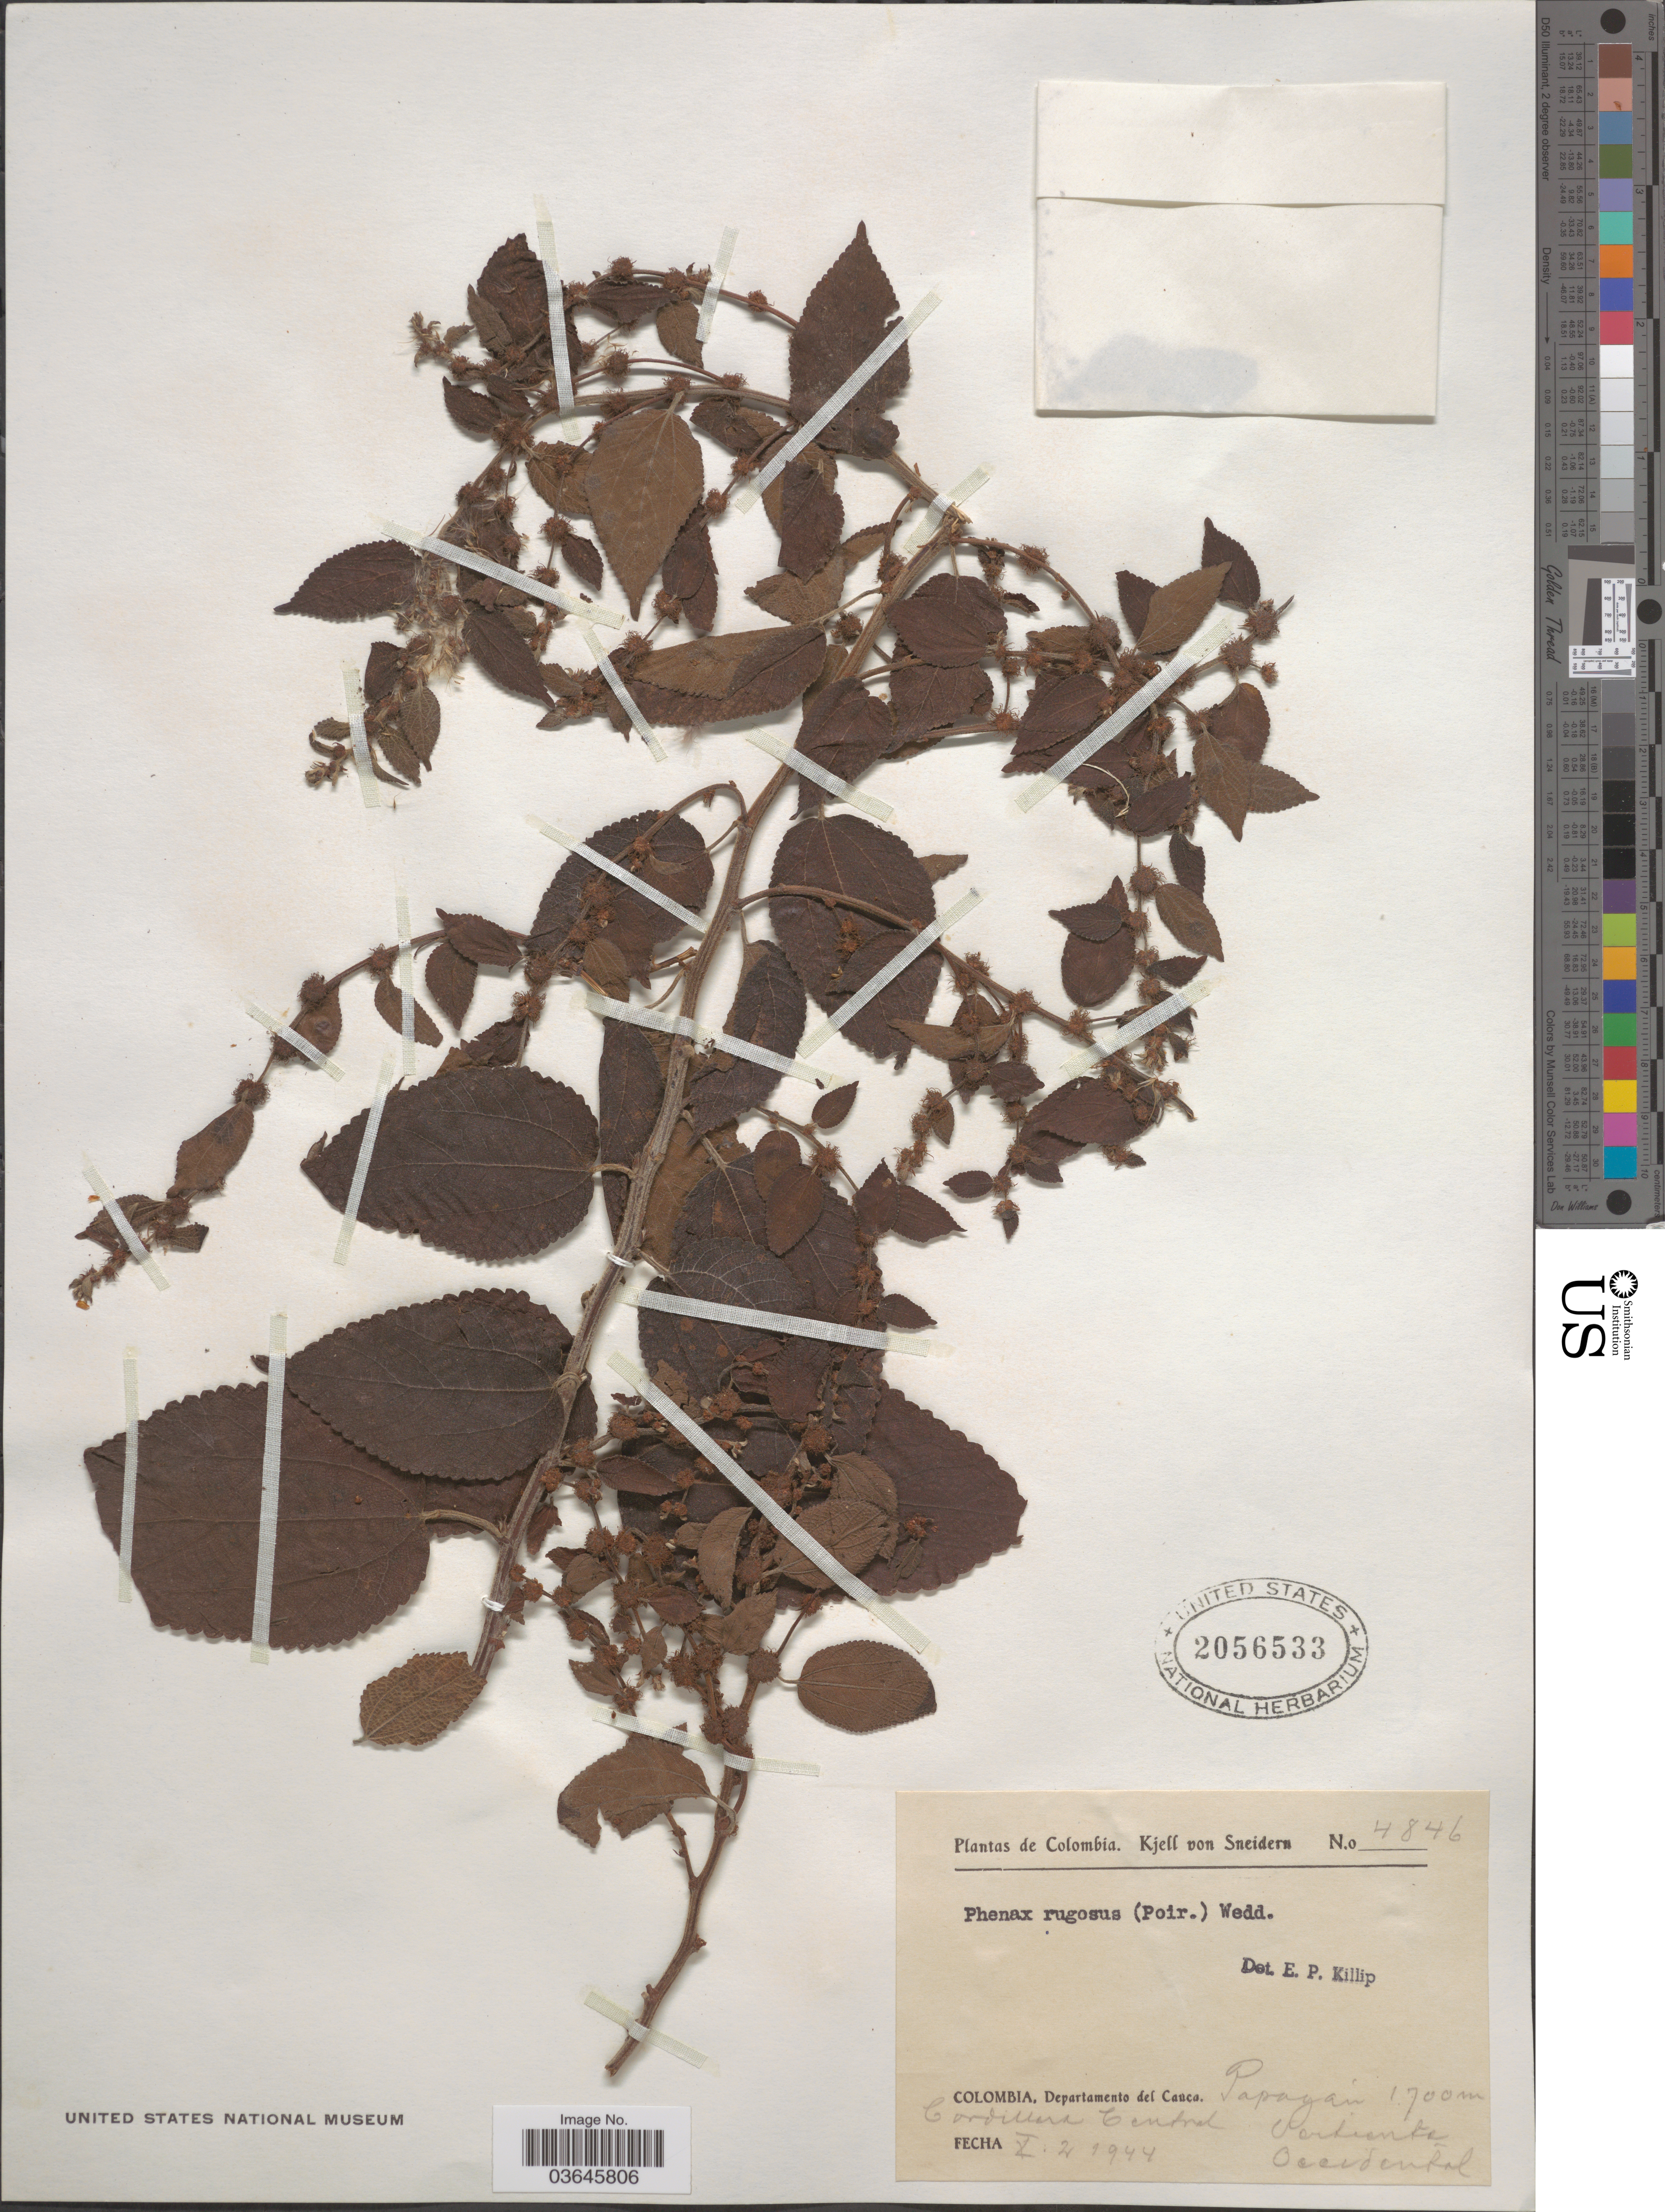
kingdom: Plantae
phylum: Tracheophyta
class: Magnoliopsida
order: Rosales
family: Urticaceae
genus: Phenax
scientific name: Phenax rugosus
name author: (Poir.) Wedd.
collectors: K. von Sneidern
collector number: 4846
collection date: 1944-10-02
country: Colombia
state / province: Cauca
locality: Departamento del Cauca. Papagan. Cordillera Central. Vertiente Occidental.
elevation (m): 1700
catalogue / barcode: US 2056533